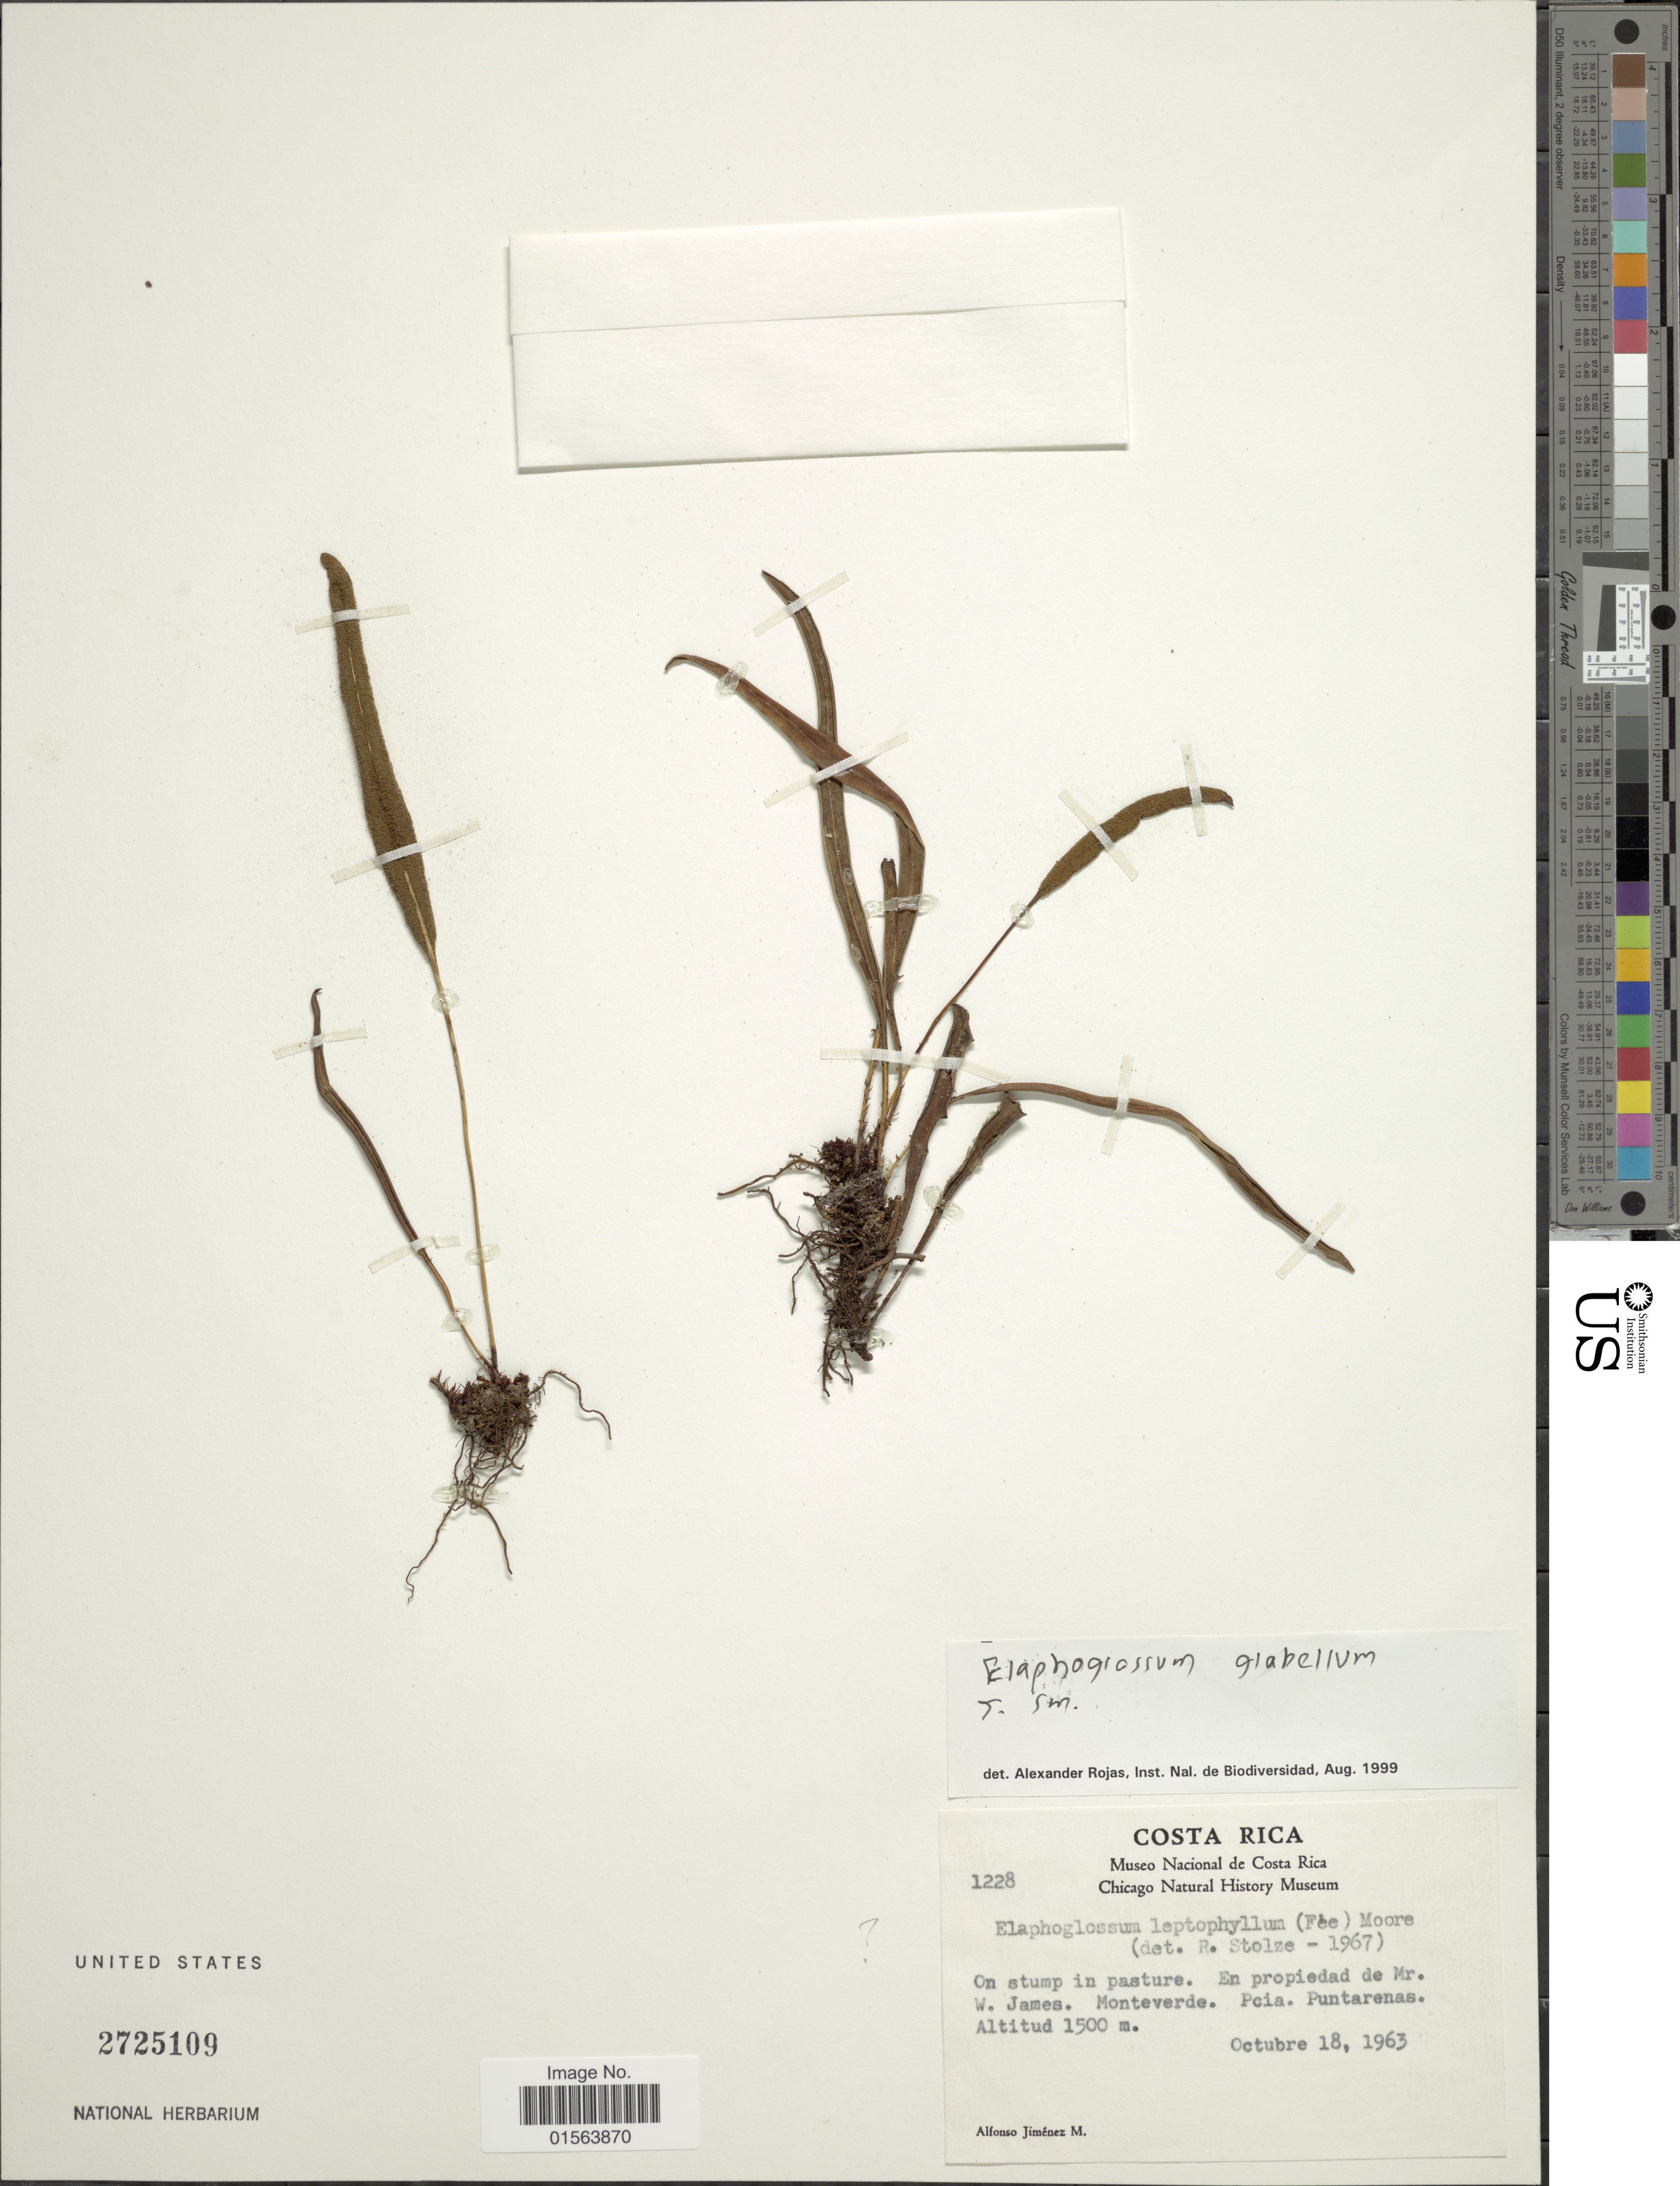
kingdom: Plantae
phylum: Tracheophyta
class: Polypodiopsida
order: Polypodiales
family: Dryopteridaceae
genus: Elaphoglossum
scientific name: Elaphoglossum glabellum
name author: J. Sm.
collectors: A. Jimenez M.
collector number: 1228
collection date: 1963-10-18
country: Costa Rica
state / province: Puntarenas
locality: Monteverde, Pcia, Puntarenas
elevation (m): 1500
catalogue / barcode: US 2725109